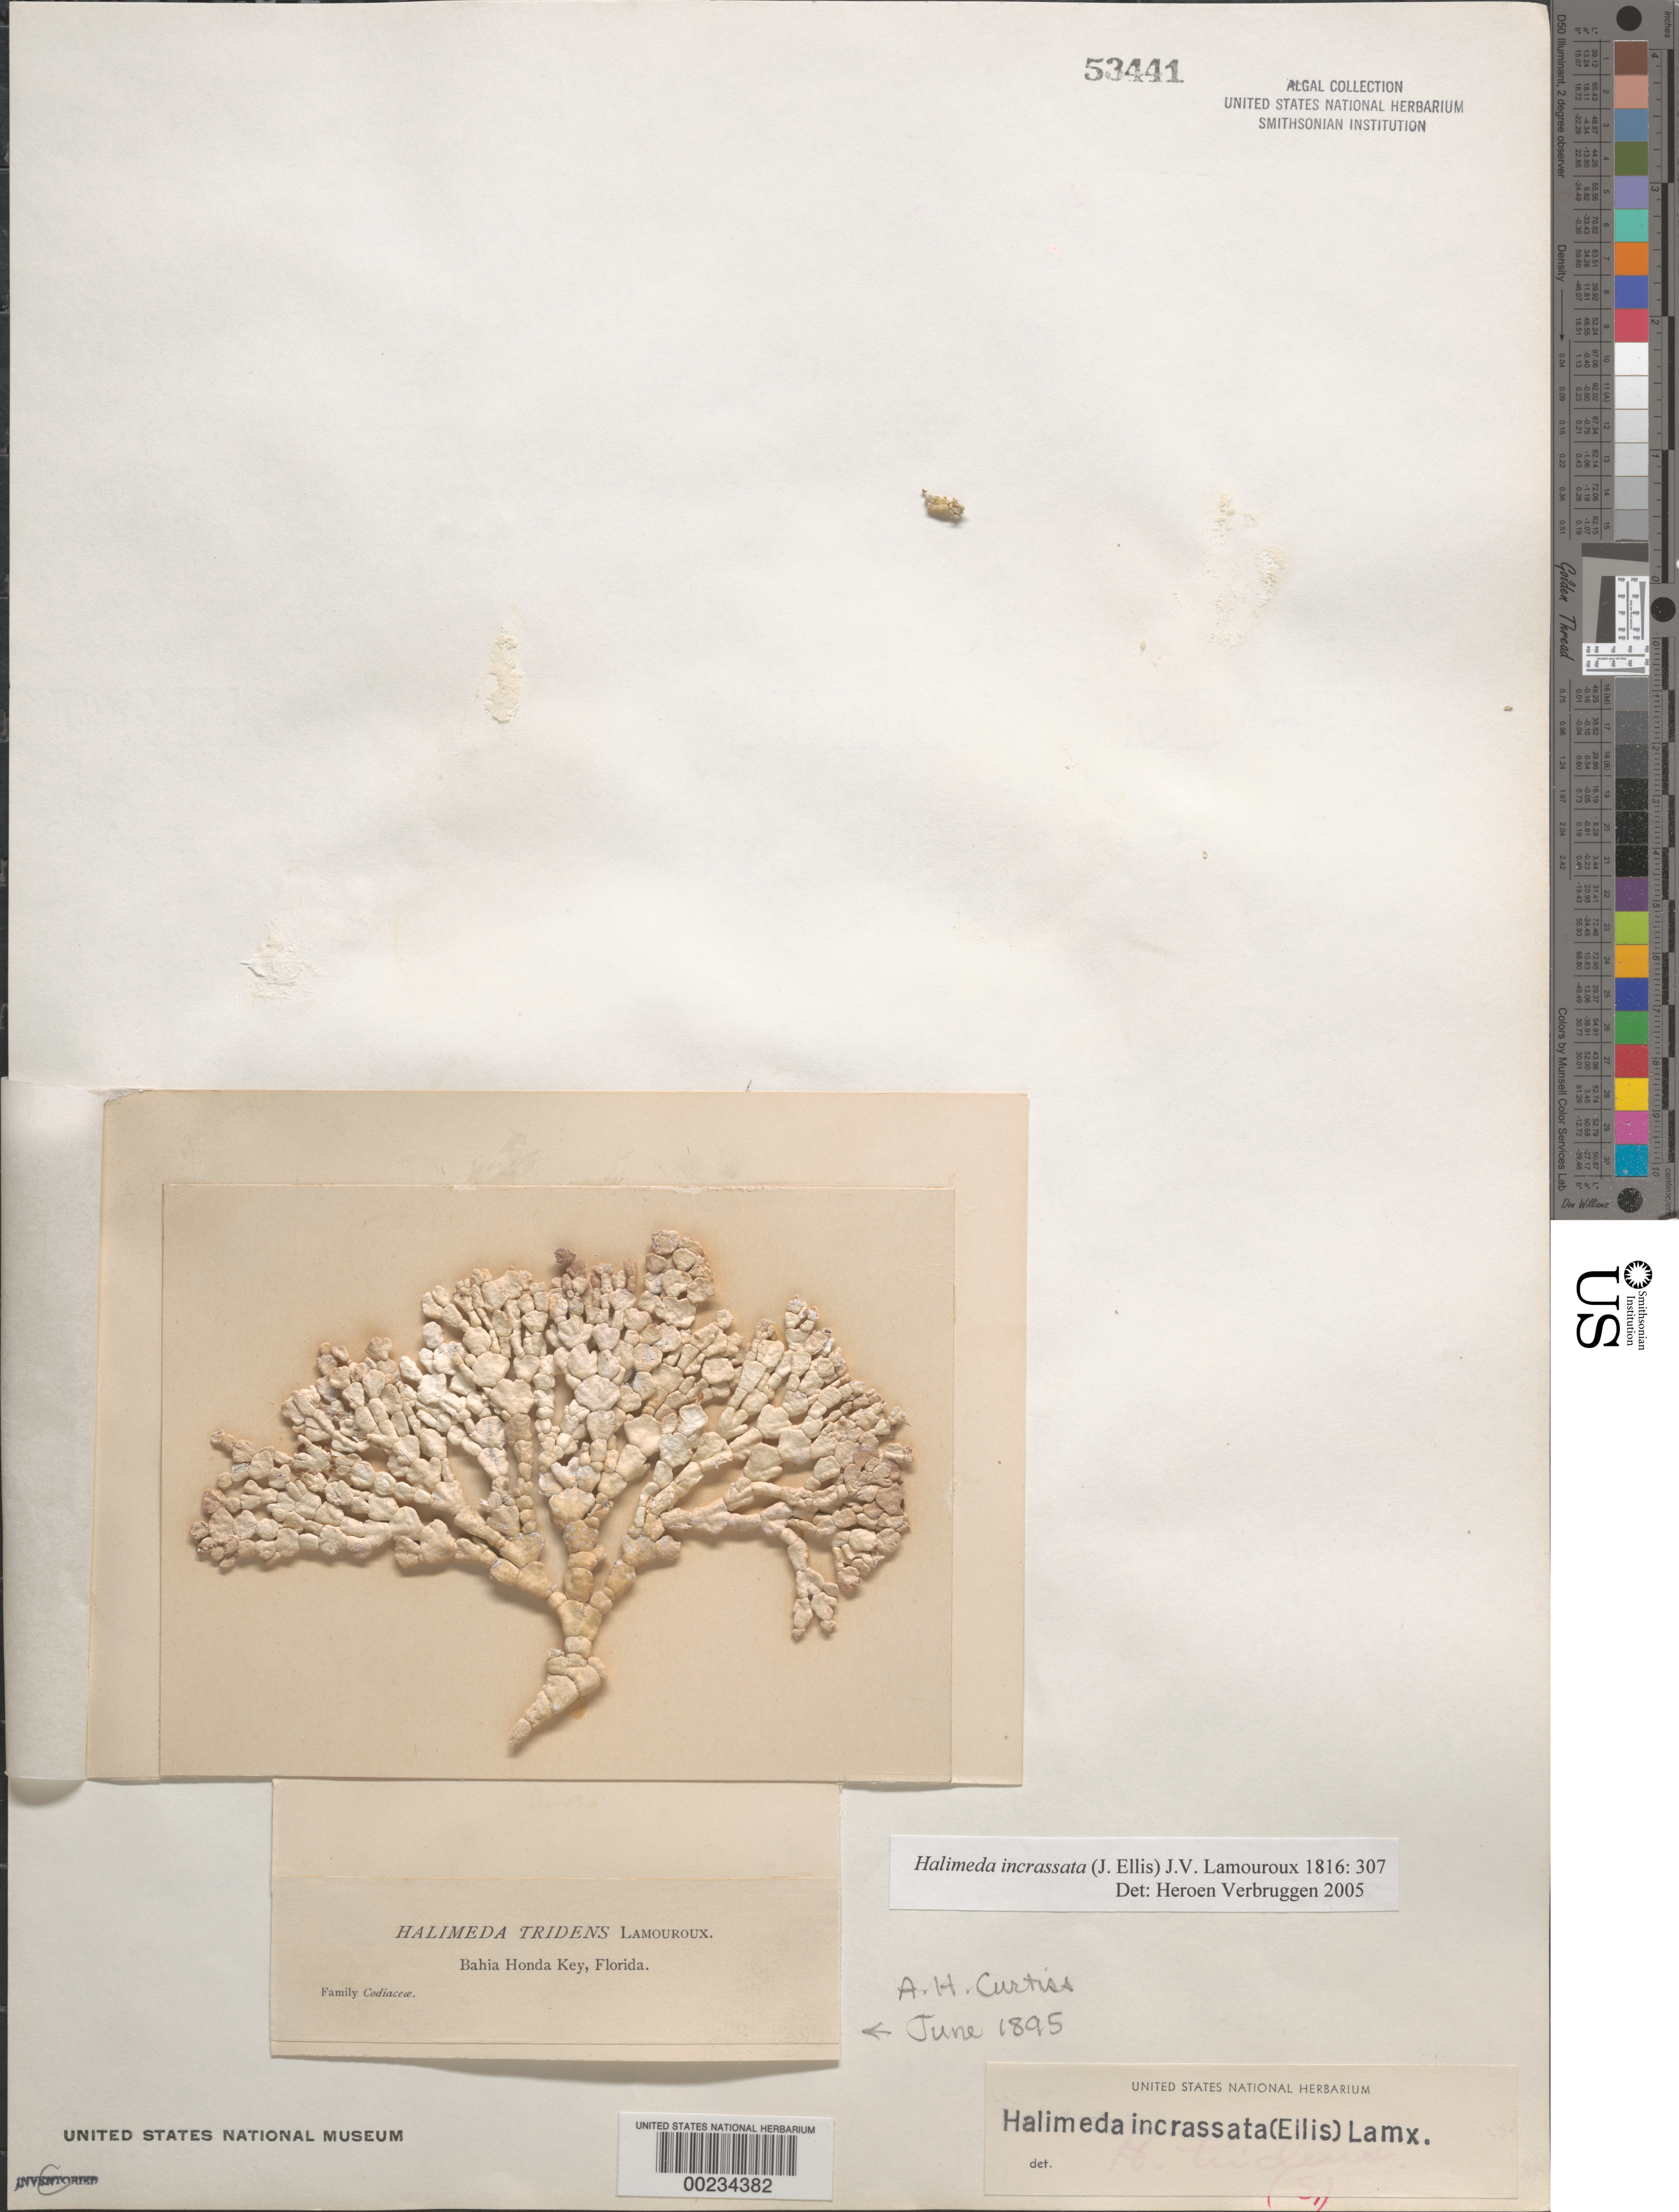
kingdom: Plantae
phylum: Chlorophyta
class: Ulvophyceae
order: Bryopsidales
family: Halimedaceae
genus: Halimeda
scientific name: Halimeda incrassata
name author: (J. Ellis) J.V.Lamouroux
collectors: A. H. Curtiss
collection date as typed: Jun 1895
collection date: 1895-06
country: United States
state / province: Florida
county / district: Monroe County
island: Bahia Honda Key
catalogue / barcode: US 53441